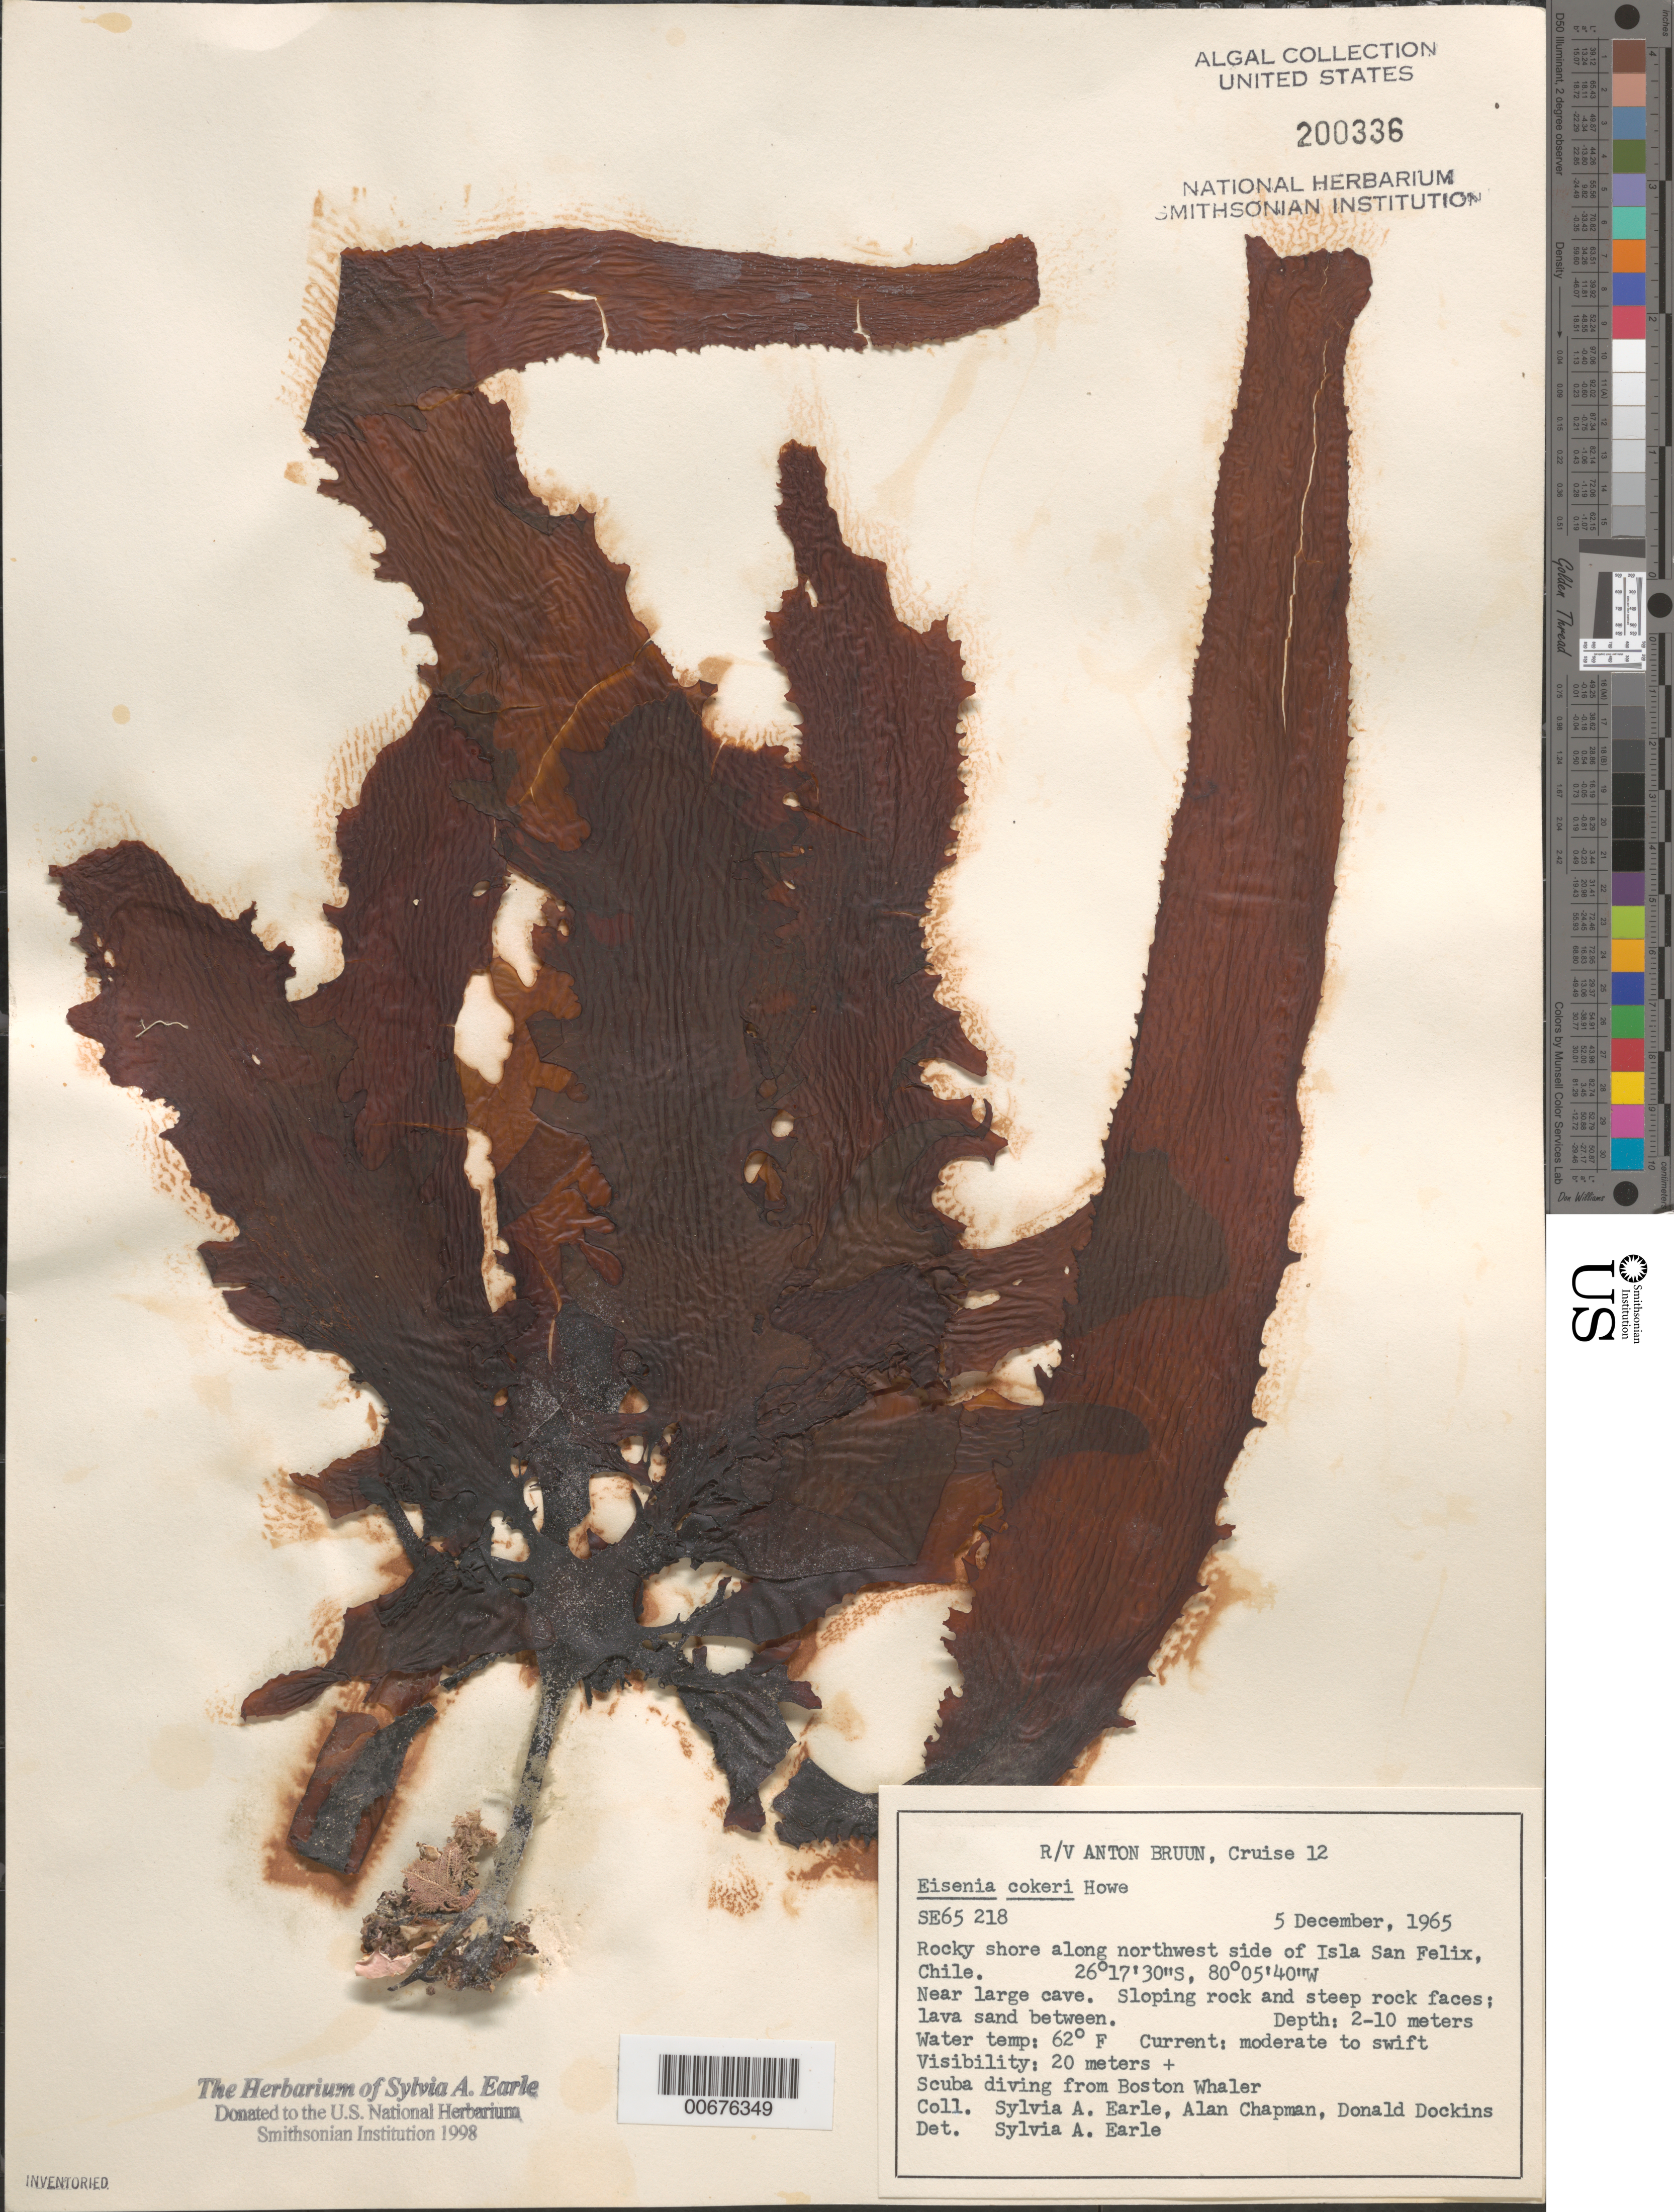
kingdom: Chromista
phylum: Ochrophyta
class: Phaeophyceae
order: Laminariales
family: Lessoniaceae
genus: Eisenia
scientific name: Eisenia cokeri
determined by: Earle, S. A.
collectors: S. A. Earle, A. Chapman & D. Dockins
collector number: SE 65218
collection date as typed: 05 Dec 1965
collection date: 1965-12-05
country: Chile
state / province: Atacama (III)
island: Isla San Felix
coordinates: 26 17' 30" S, 80 05' 40" W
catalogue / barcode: US 200336